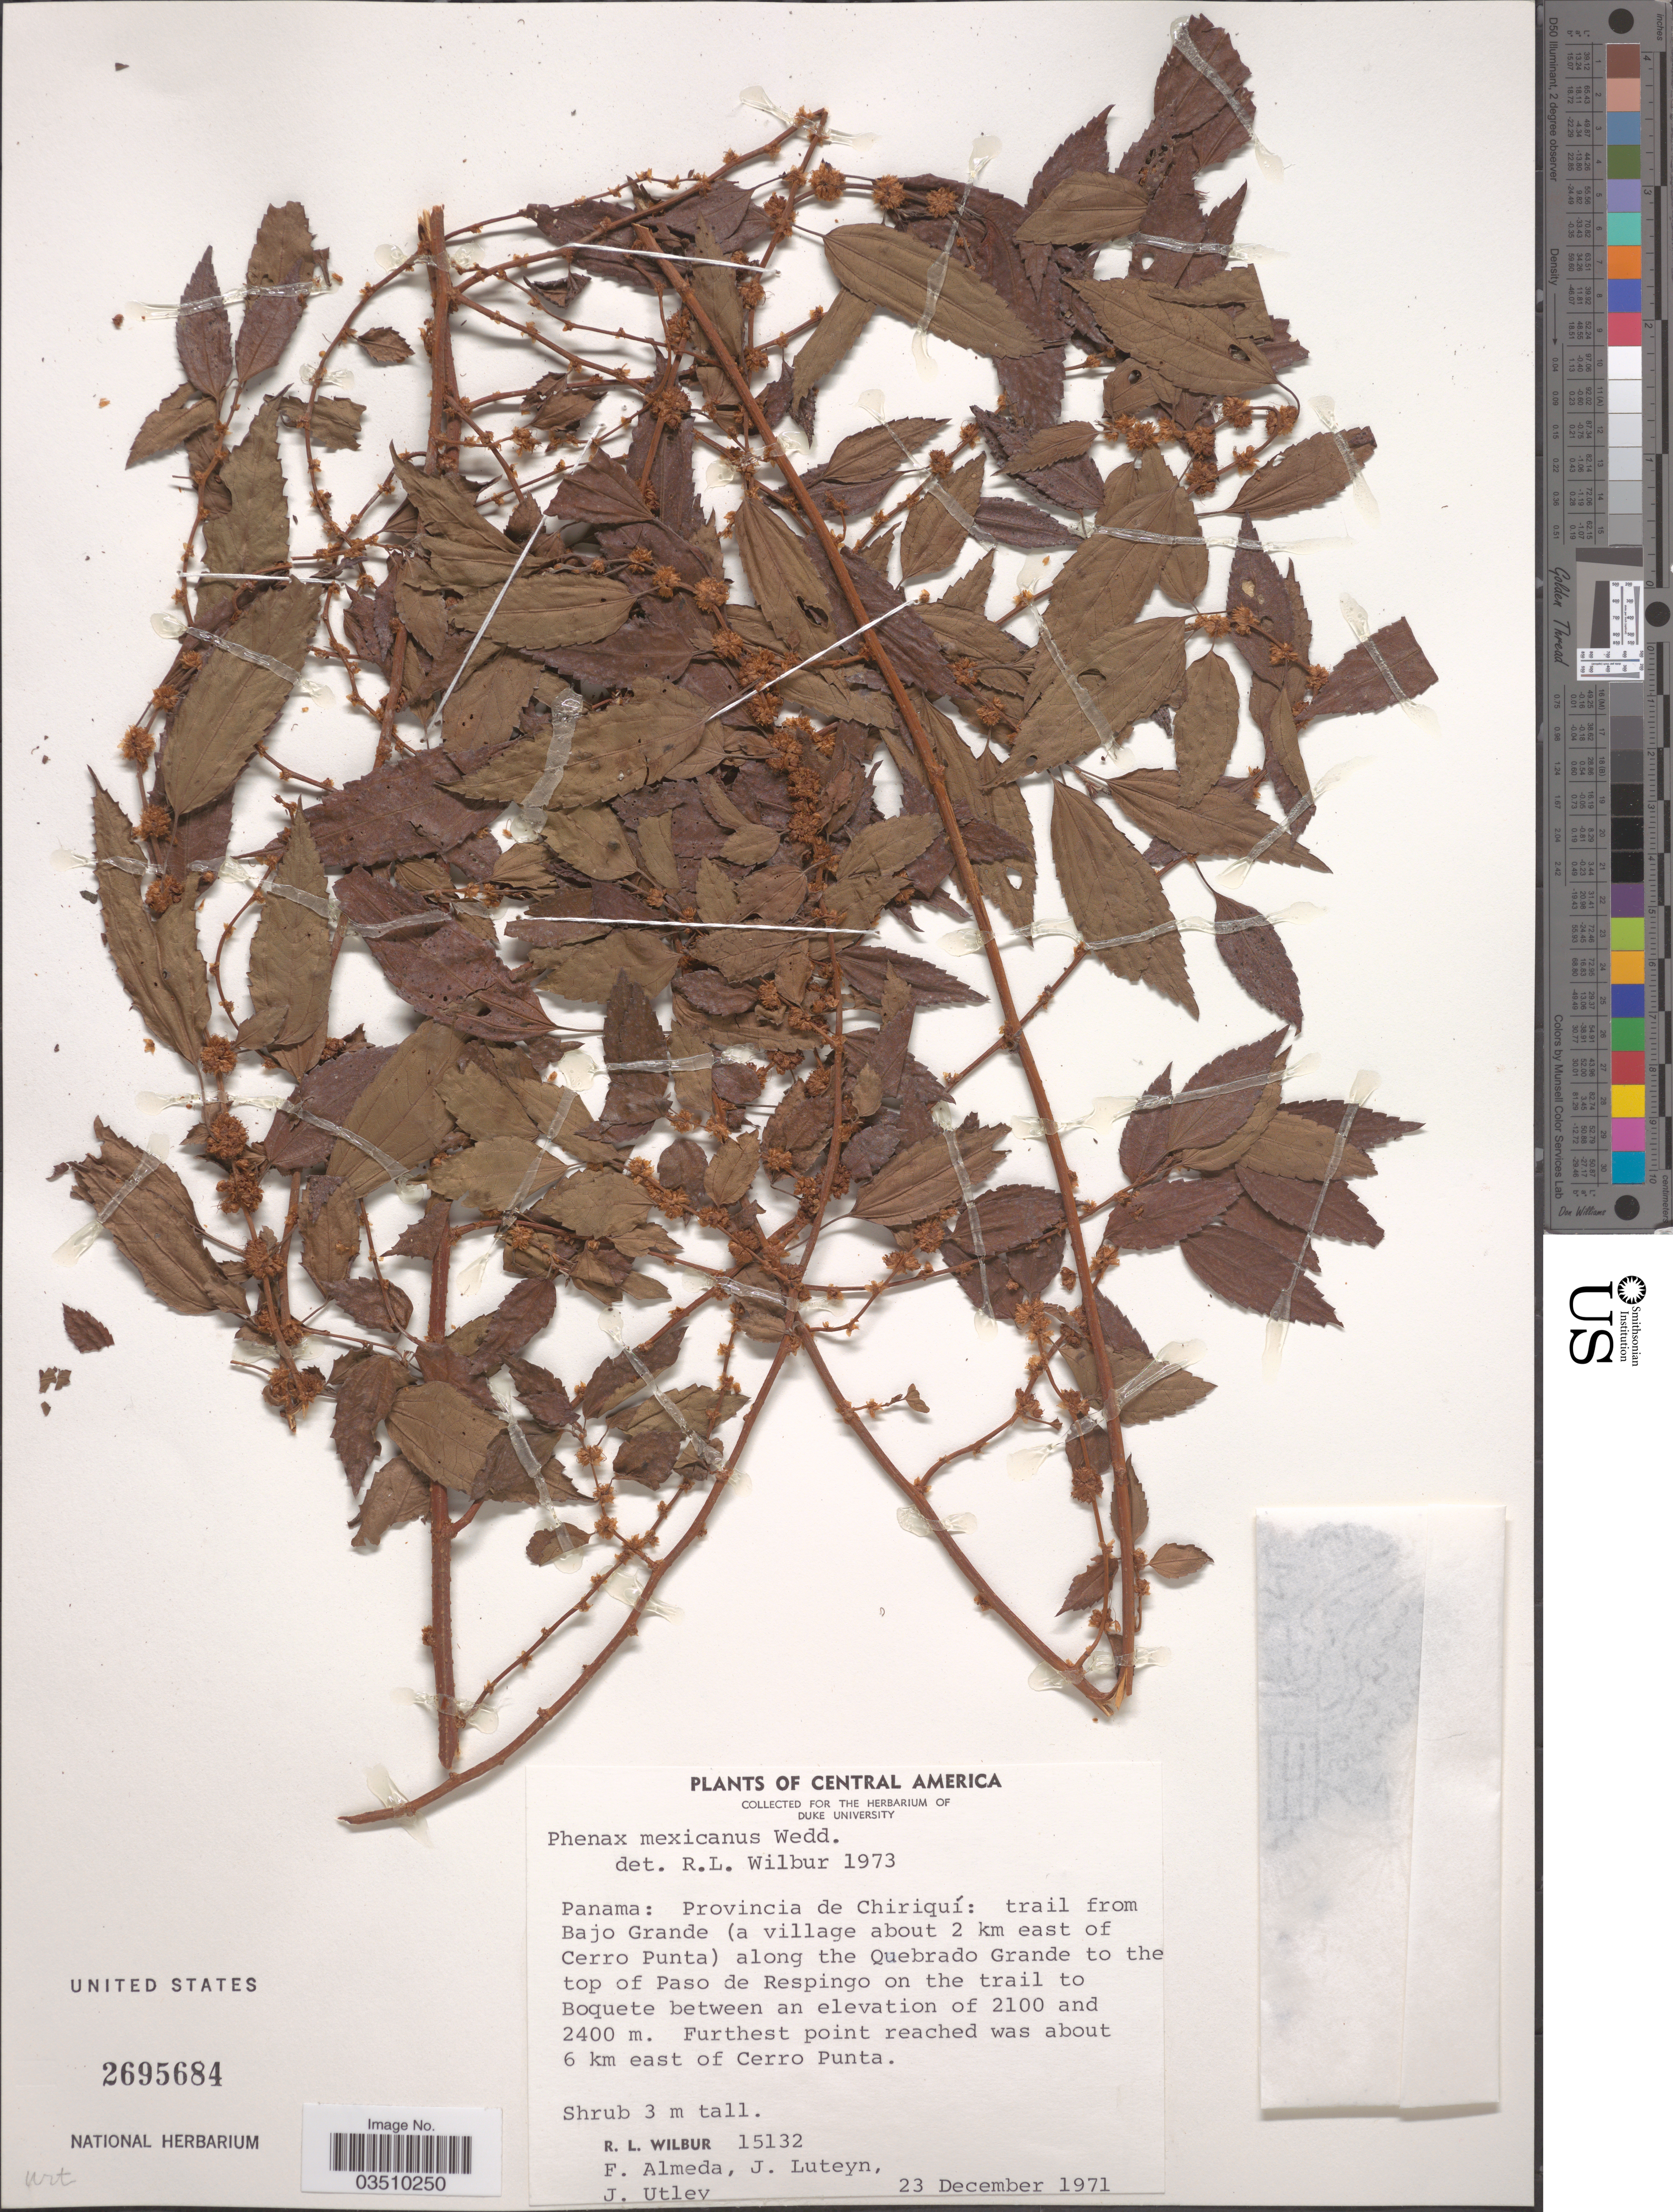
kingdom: Plantae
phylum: Tracheophyta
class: Magnoliopsida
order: Rosales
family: Urticaceae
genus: Phenax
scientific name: Phenax mexicanus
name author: Wedd.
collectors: R. L. Wilbur, F. Almeda, J. L. Luteyn & J. Utley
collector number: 15132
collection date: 1971-12-23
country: Panama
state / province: Chiriqui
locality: Trail from Bajo Grande (a village about 2 km east of Cerro Punta) along the Quebrado Grande to the top of Paso de Respingo on the trail to Boquete. Furthest point reached was about 6 km east of Cerro Punta.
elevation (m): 2100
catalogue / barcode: US 2695684